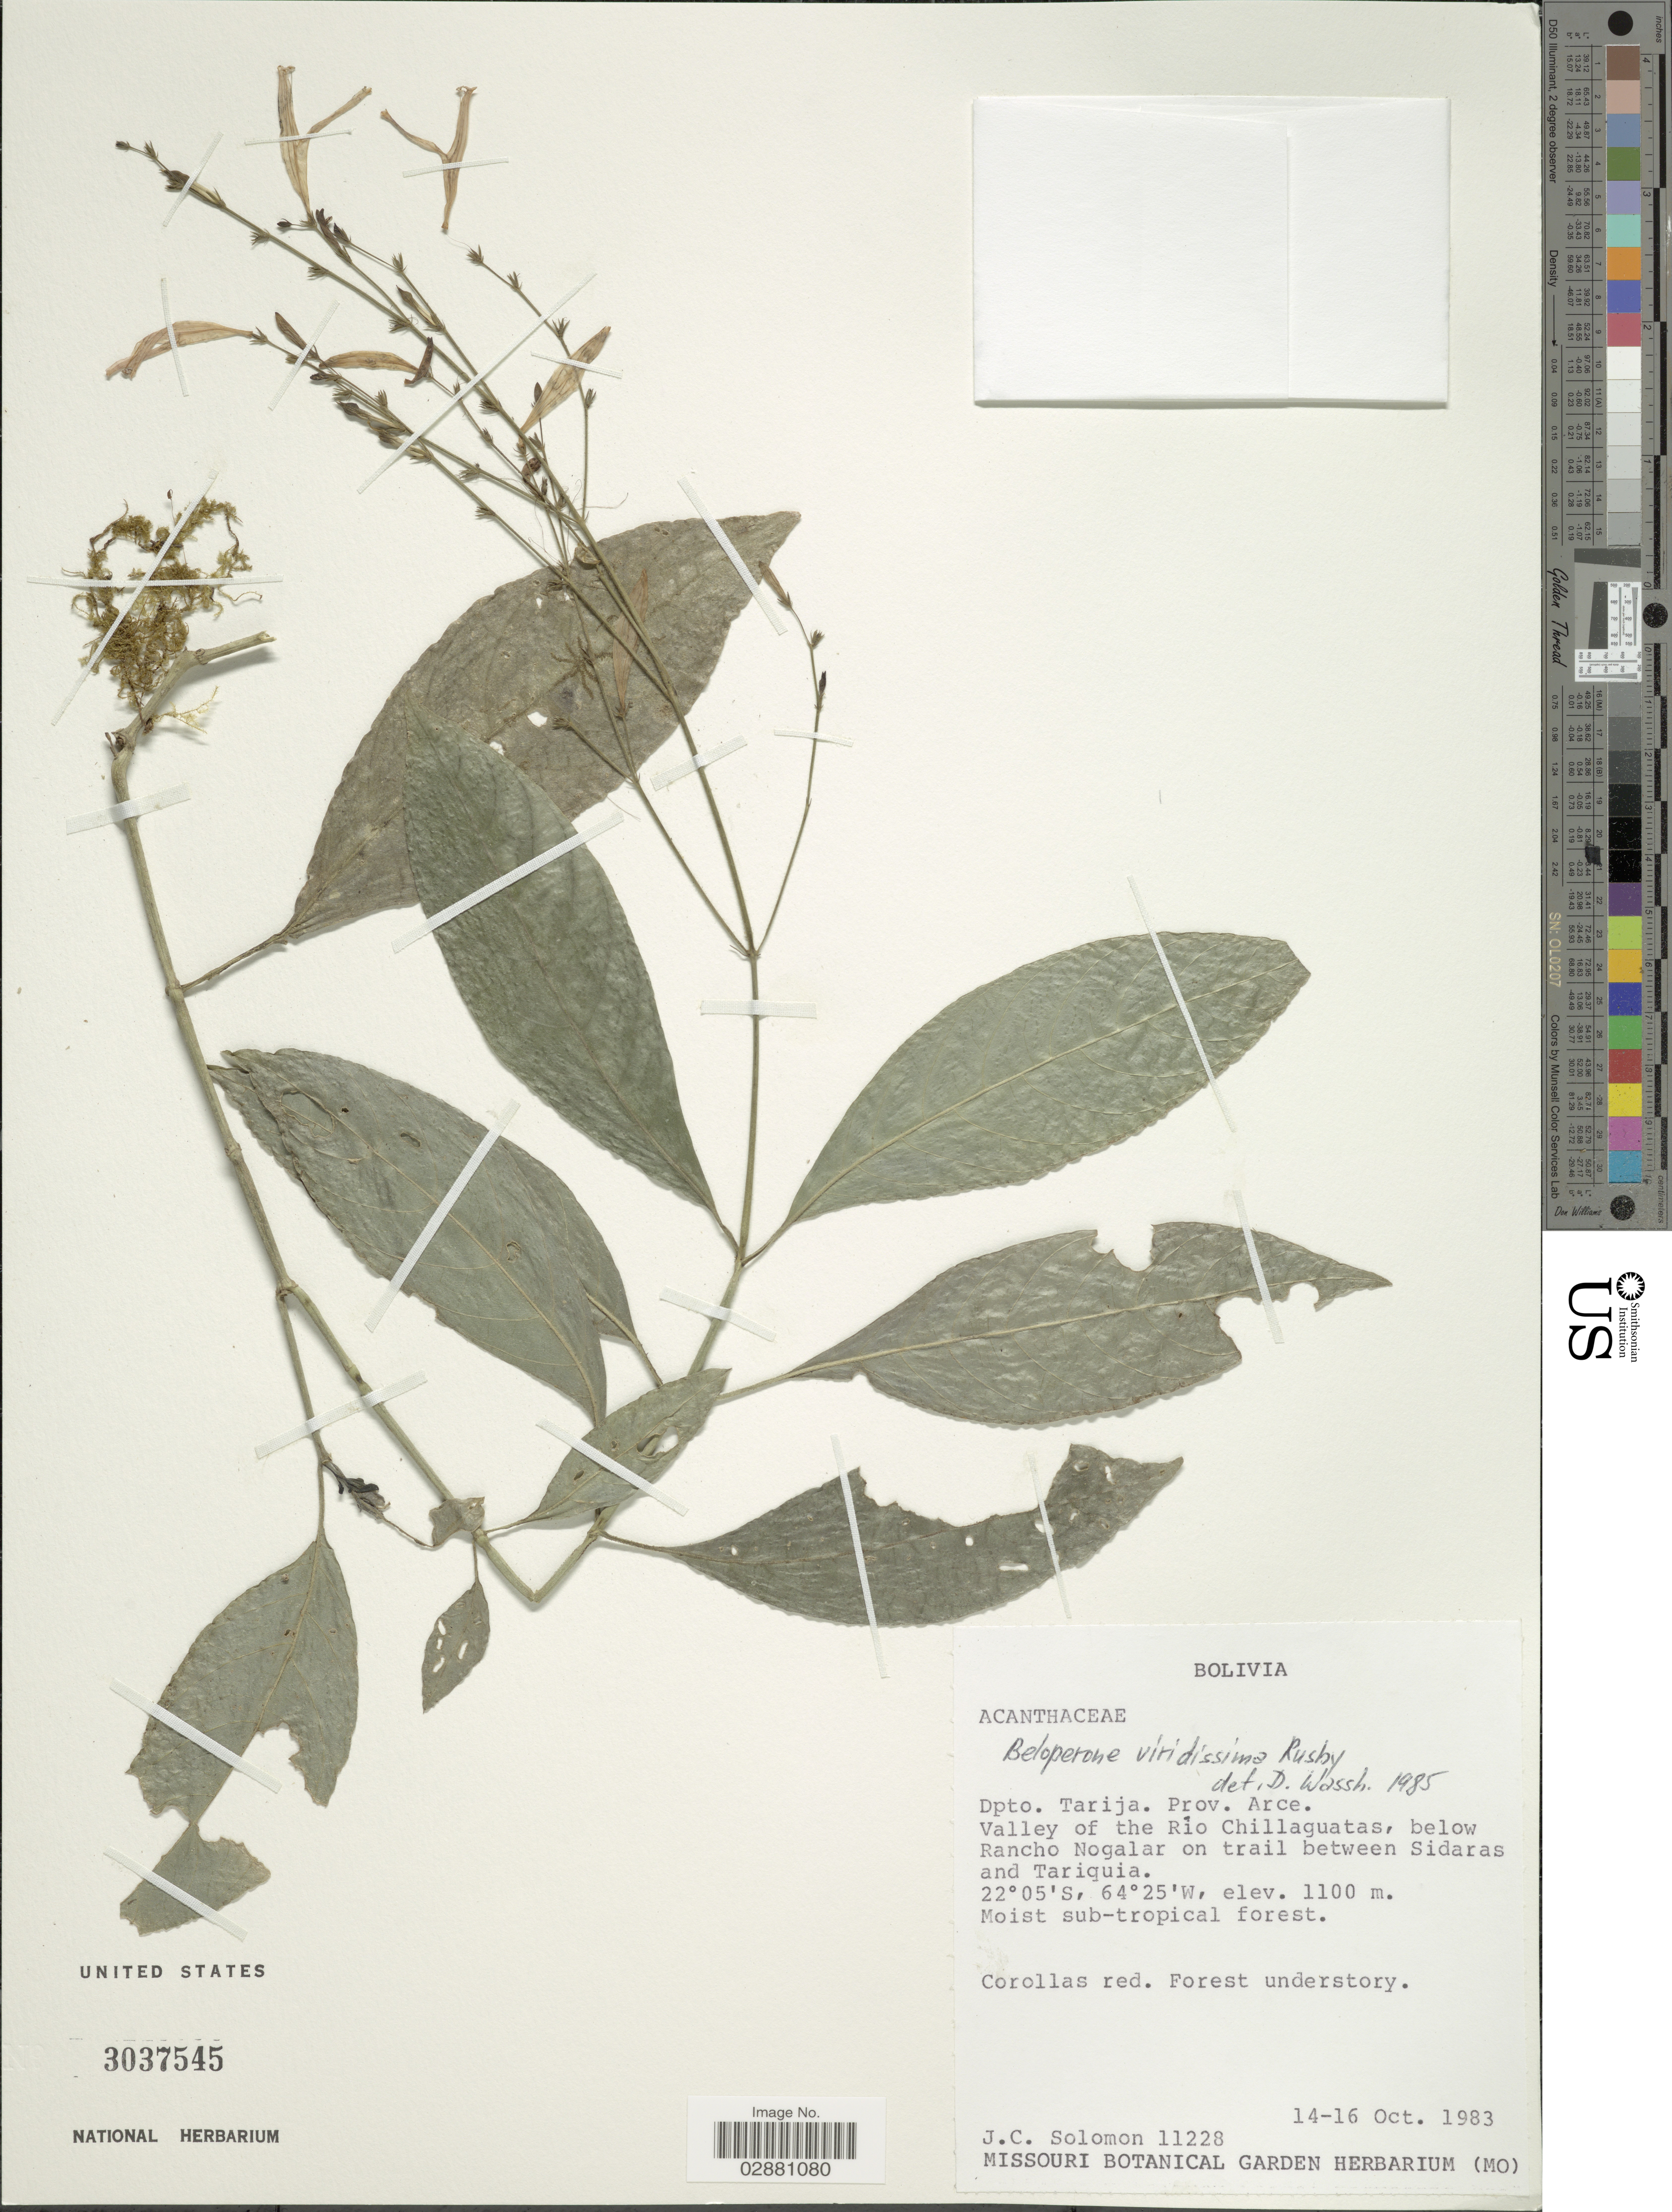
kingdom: Plantae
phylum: Tracheophyta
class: Magnoliopsida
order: Lamiales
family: Acanthaceae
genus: Beloperone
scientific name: Beloperone viridissima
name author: Rusby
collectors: J. C. Solomon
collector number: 11228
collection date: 1983-10-14/1983-10-16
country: Bolivia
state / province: Tarija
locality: Dpto. Tarija. Prov. Arce. Valley of the Río Chillaguatas, below Rancho Nogalar on trail between Sidaras and Tariquia.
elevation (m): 1100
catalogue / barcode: US 3037545